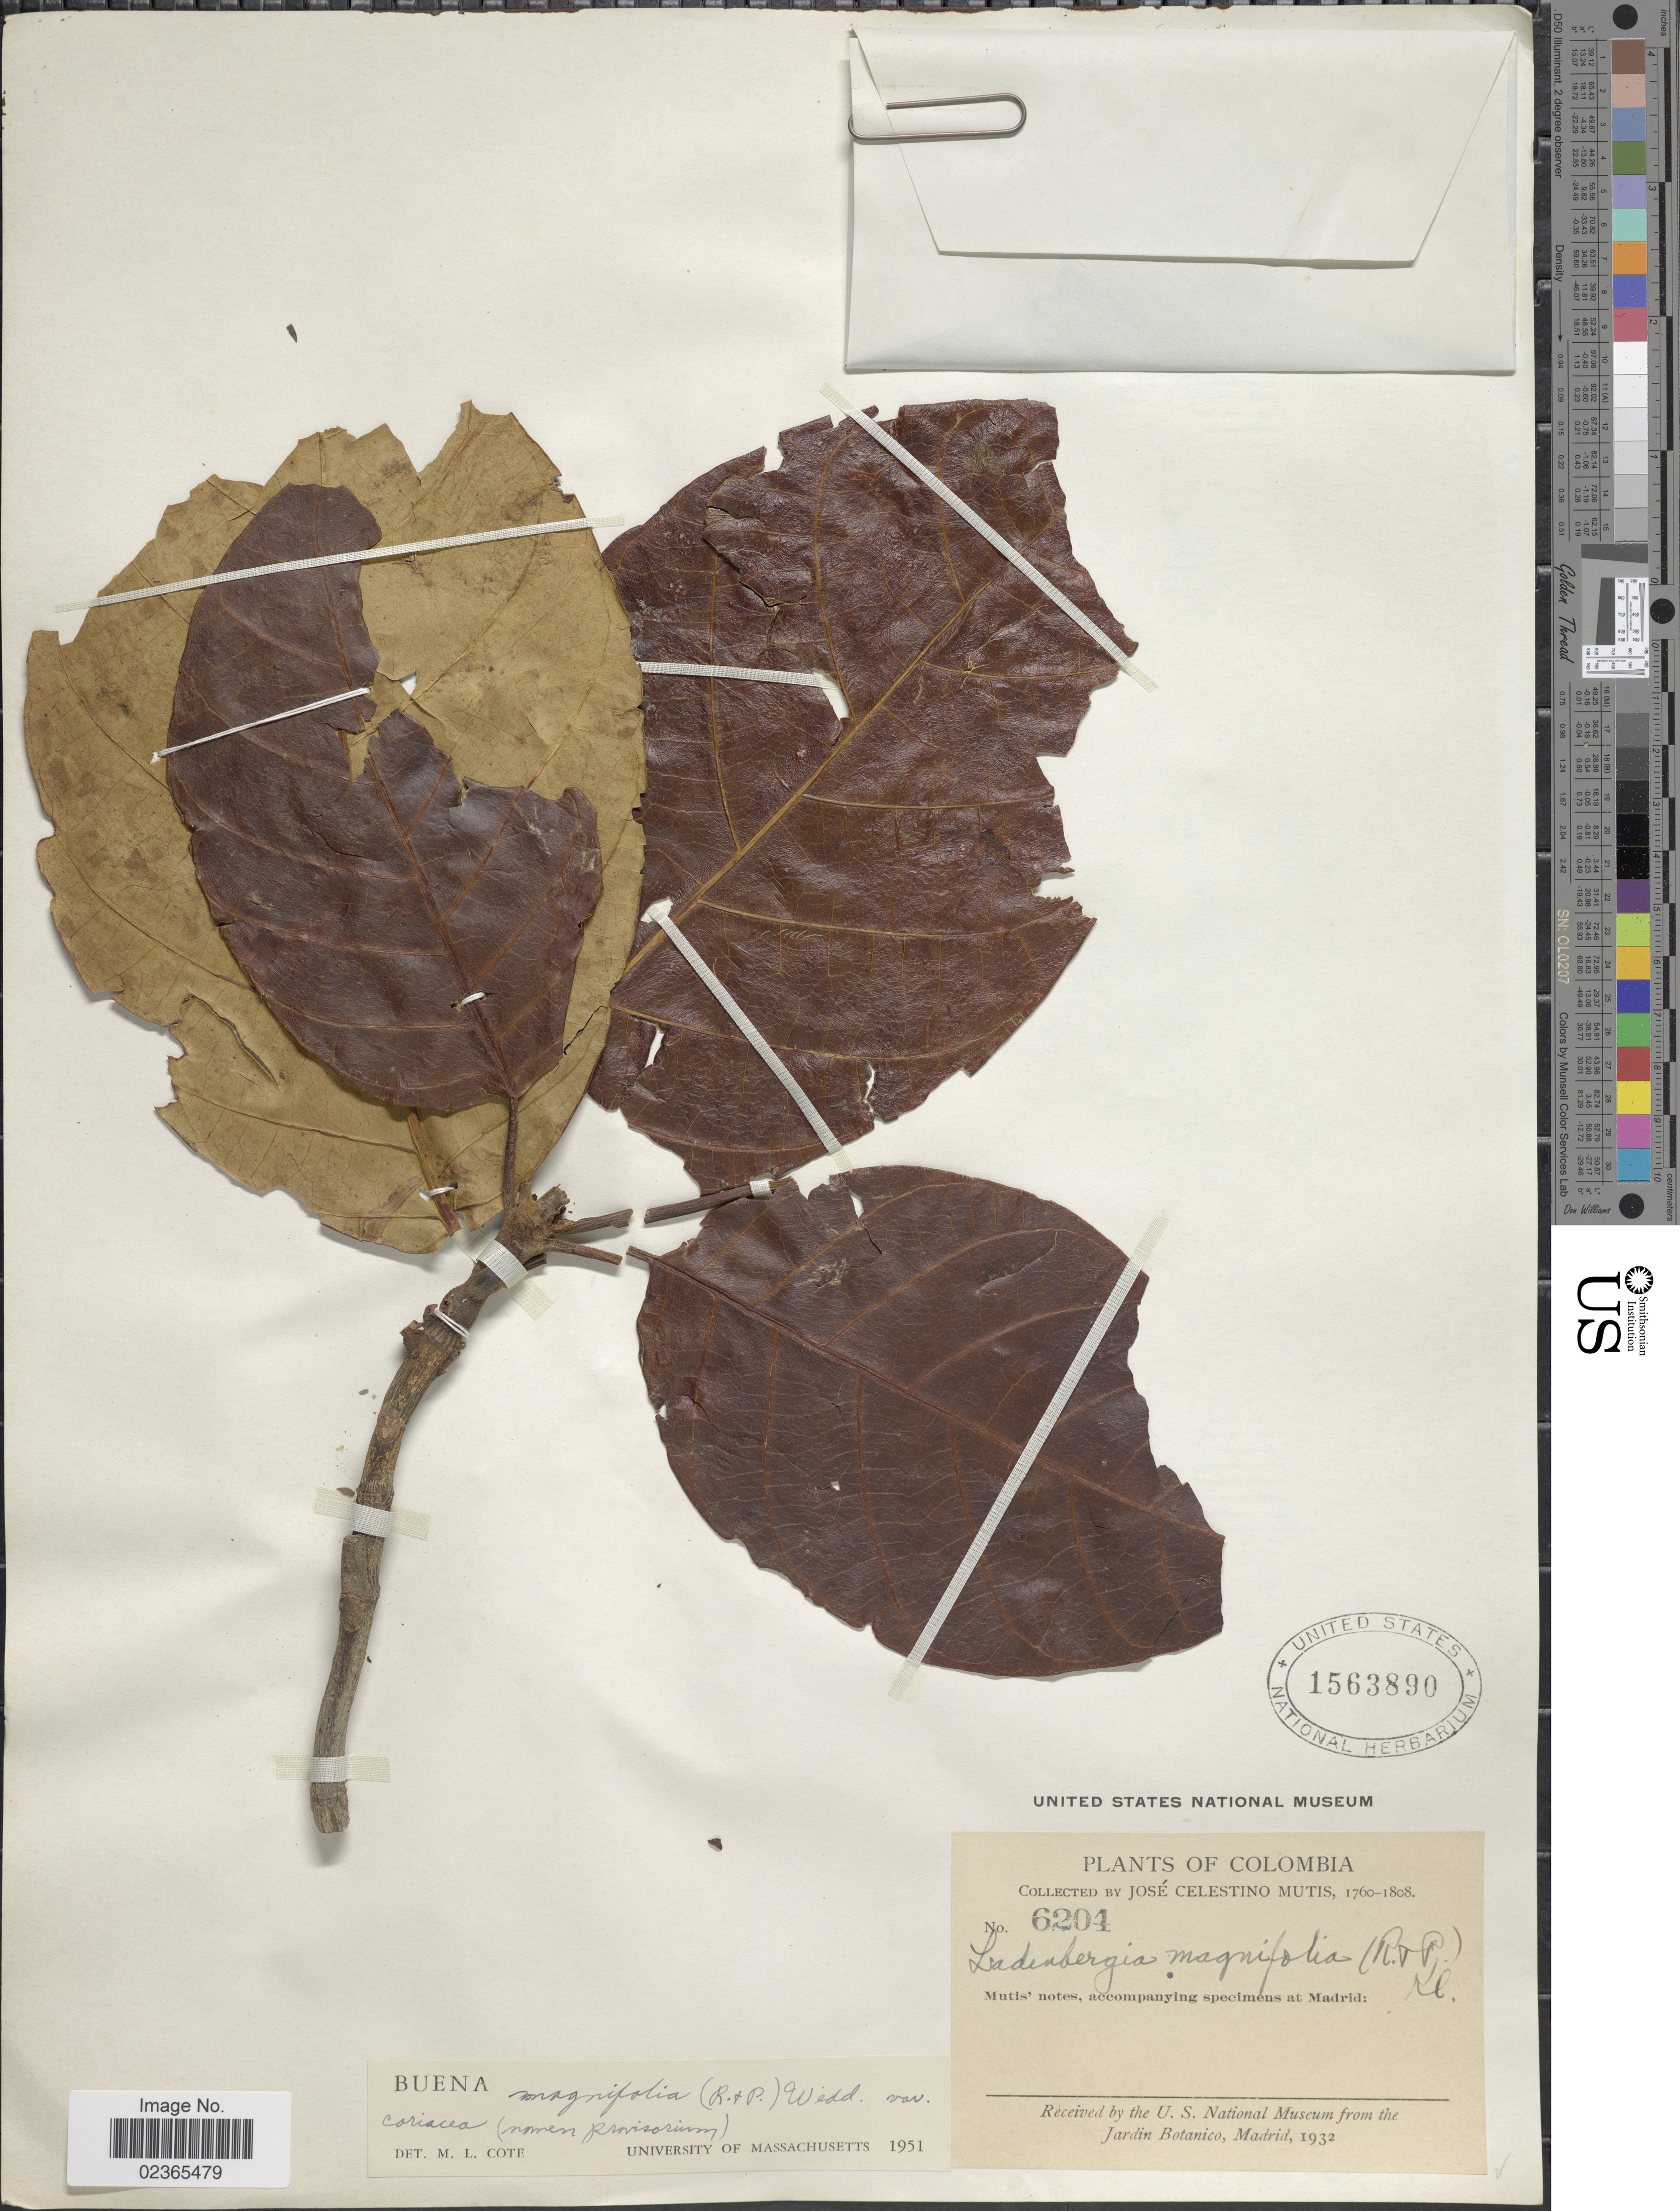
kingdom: Plantae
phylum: Tracheophyta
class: Magnoliopsida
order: Gentianales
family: Rubiaceae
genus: Ladenbergia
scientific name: Ladenbergia oblongifolia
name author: (Mutis) L. Andersson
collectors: J. C. B. Mutis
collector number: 6204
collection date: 1760/1808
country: Colombia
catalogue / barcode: US 1563890